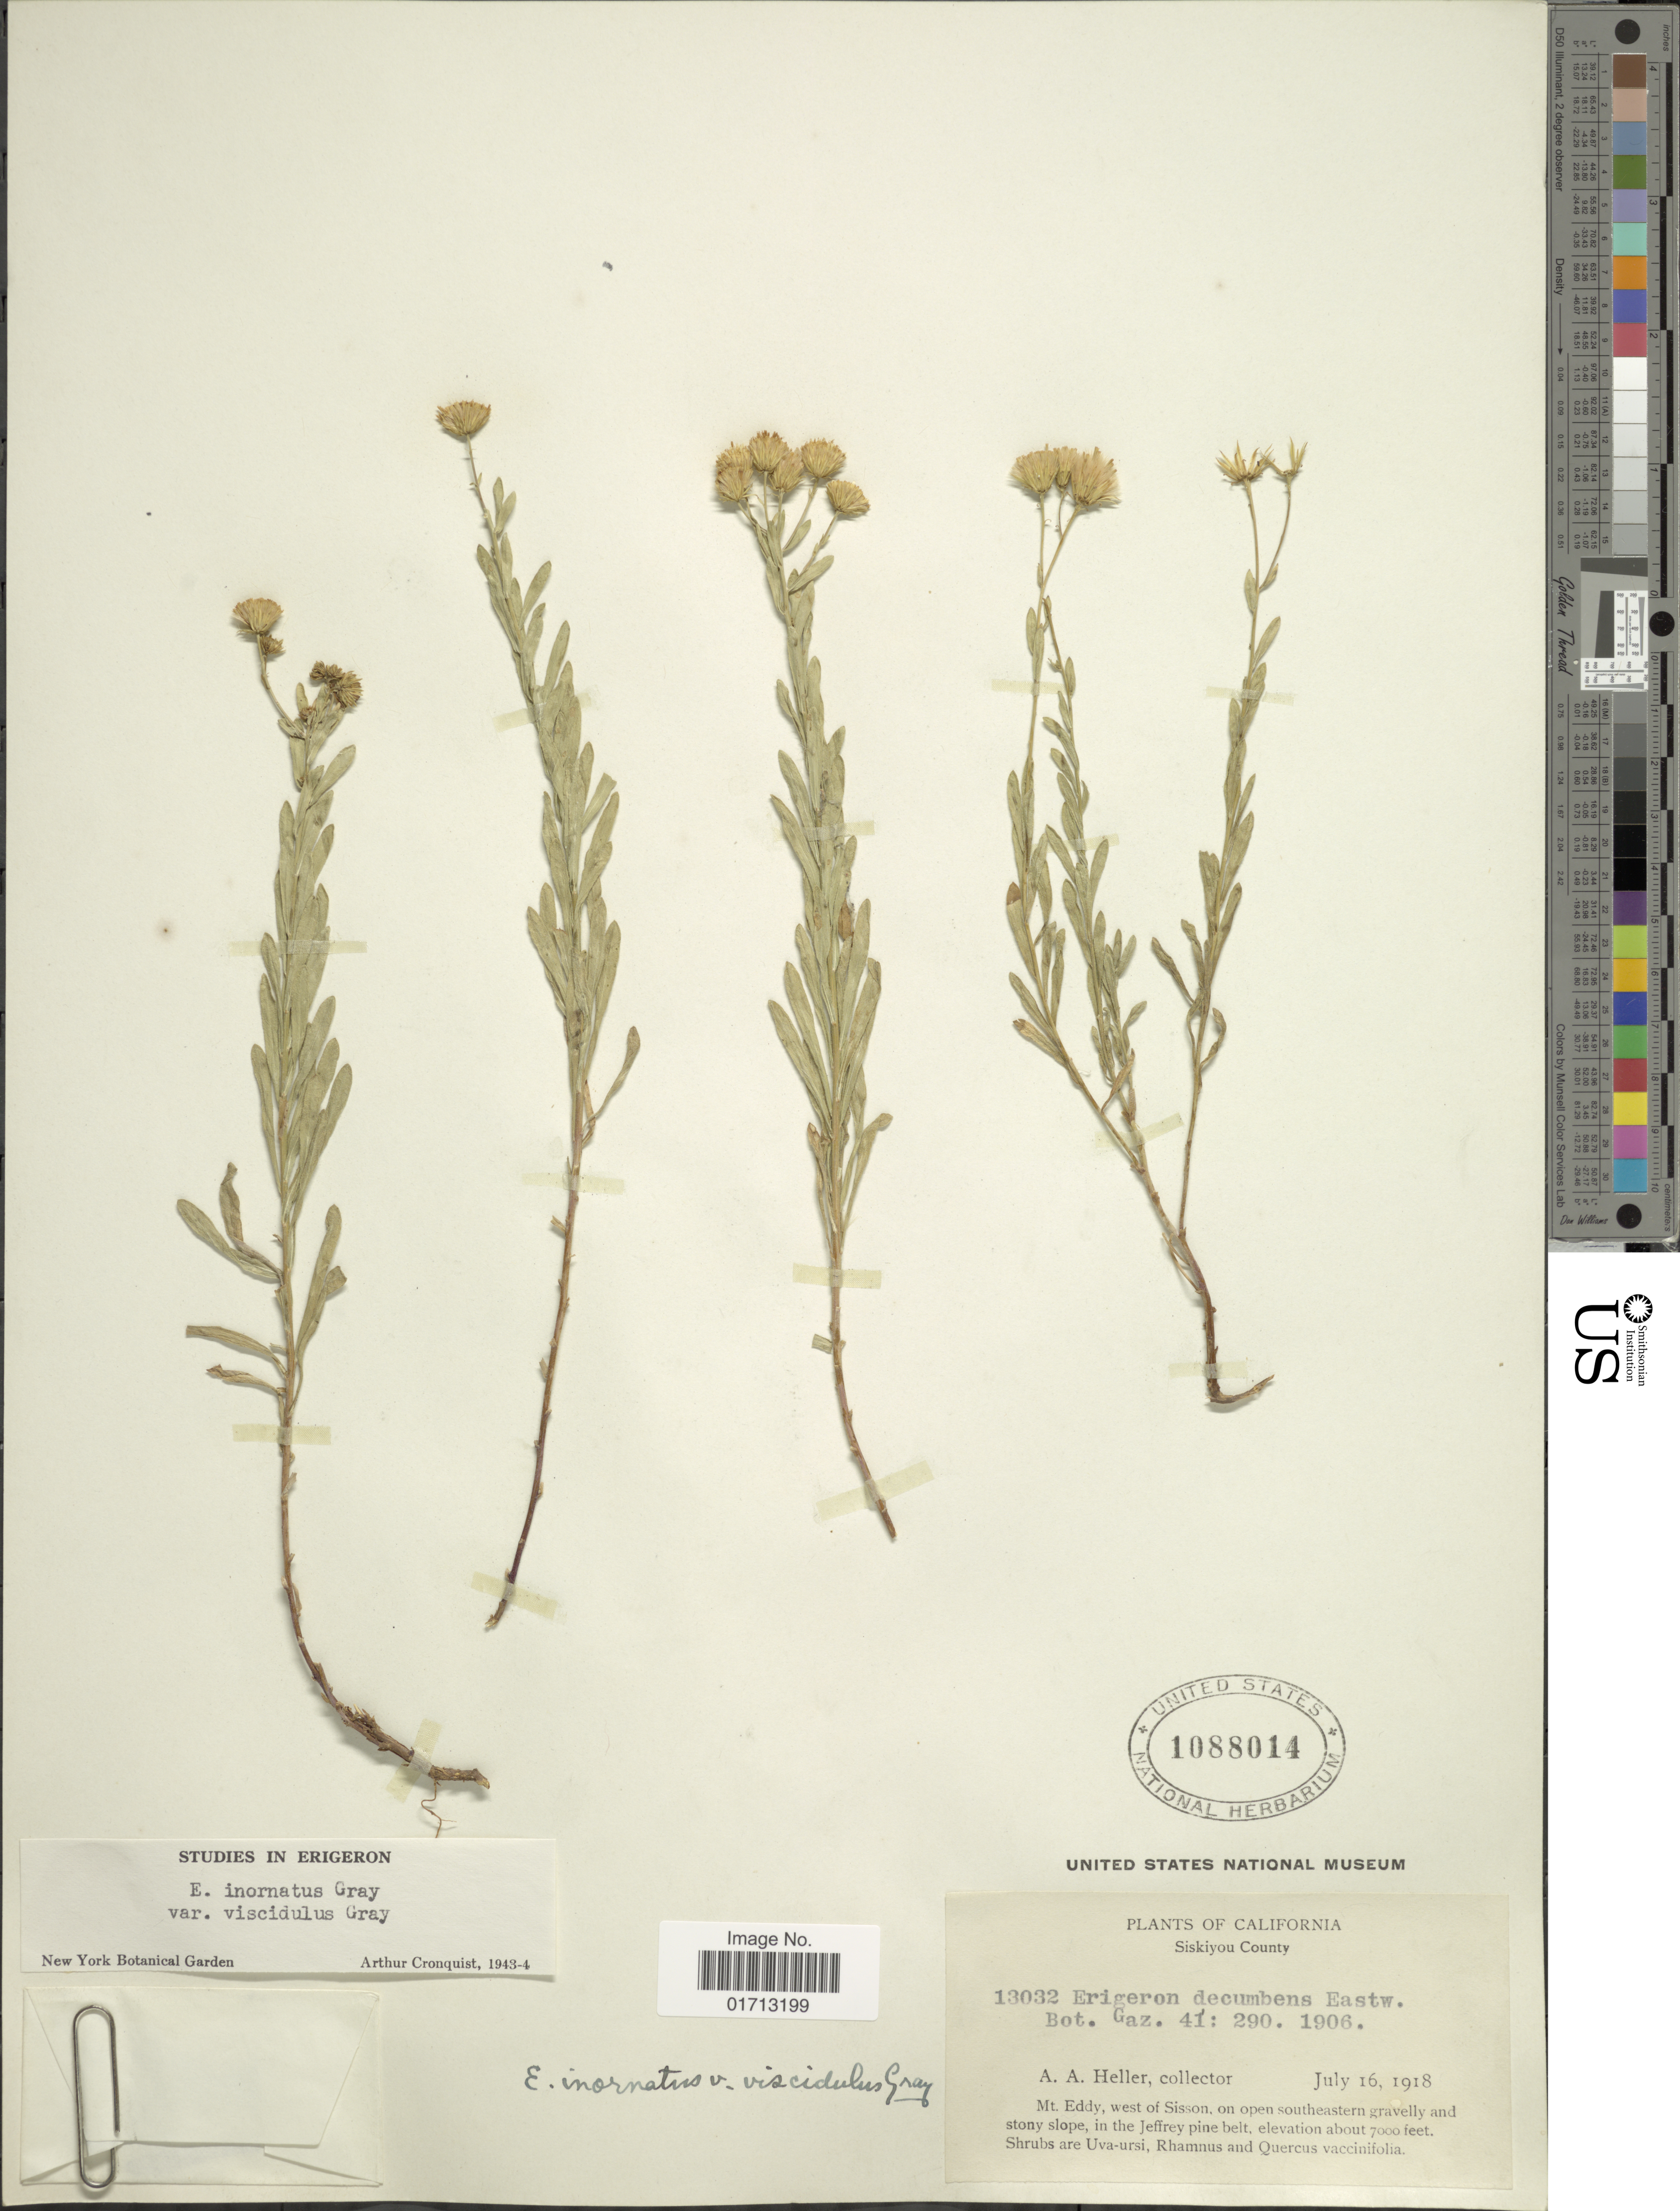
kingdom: Plantae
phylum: Tracheophyta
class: Magnoliopsida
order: Asterales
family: Asteraceae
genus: Erigeron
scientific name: Erigeron inornatus var. viscidulus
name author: A. Gray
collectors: A. A. Heller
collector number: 13032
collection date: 1918-07-16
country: United States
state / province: California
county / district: Siskiyou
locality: Siskiyou County. Mt. Eddy, west of Sisson, in the Jeffrey pine belt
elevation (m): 2134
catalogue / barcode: US 1088014